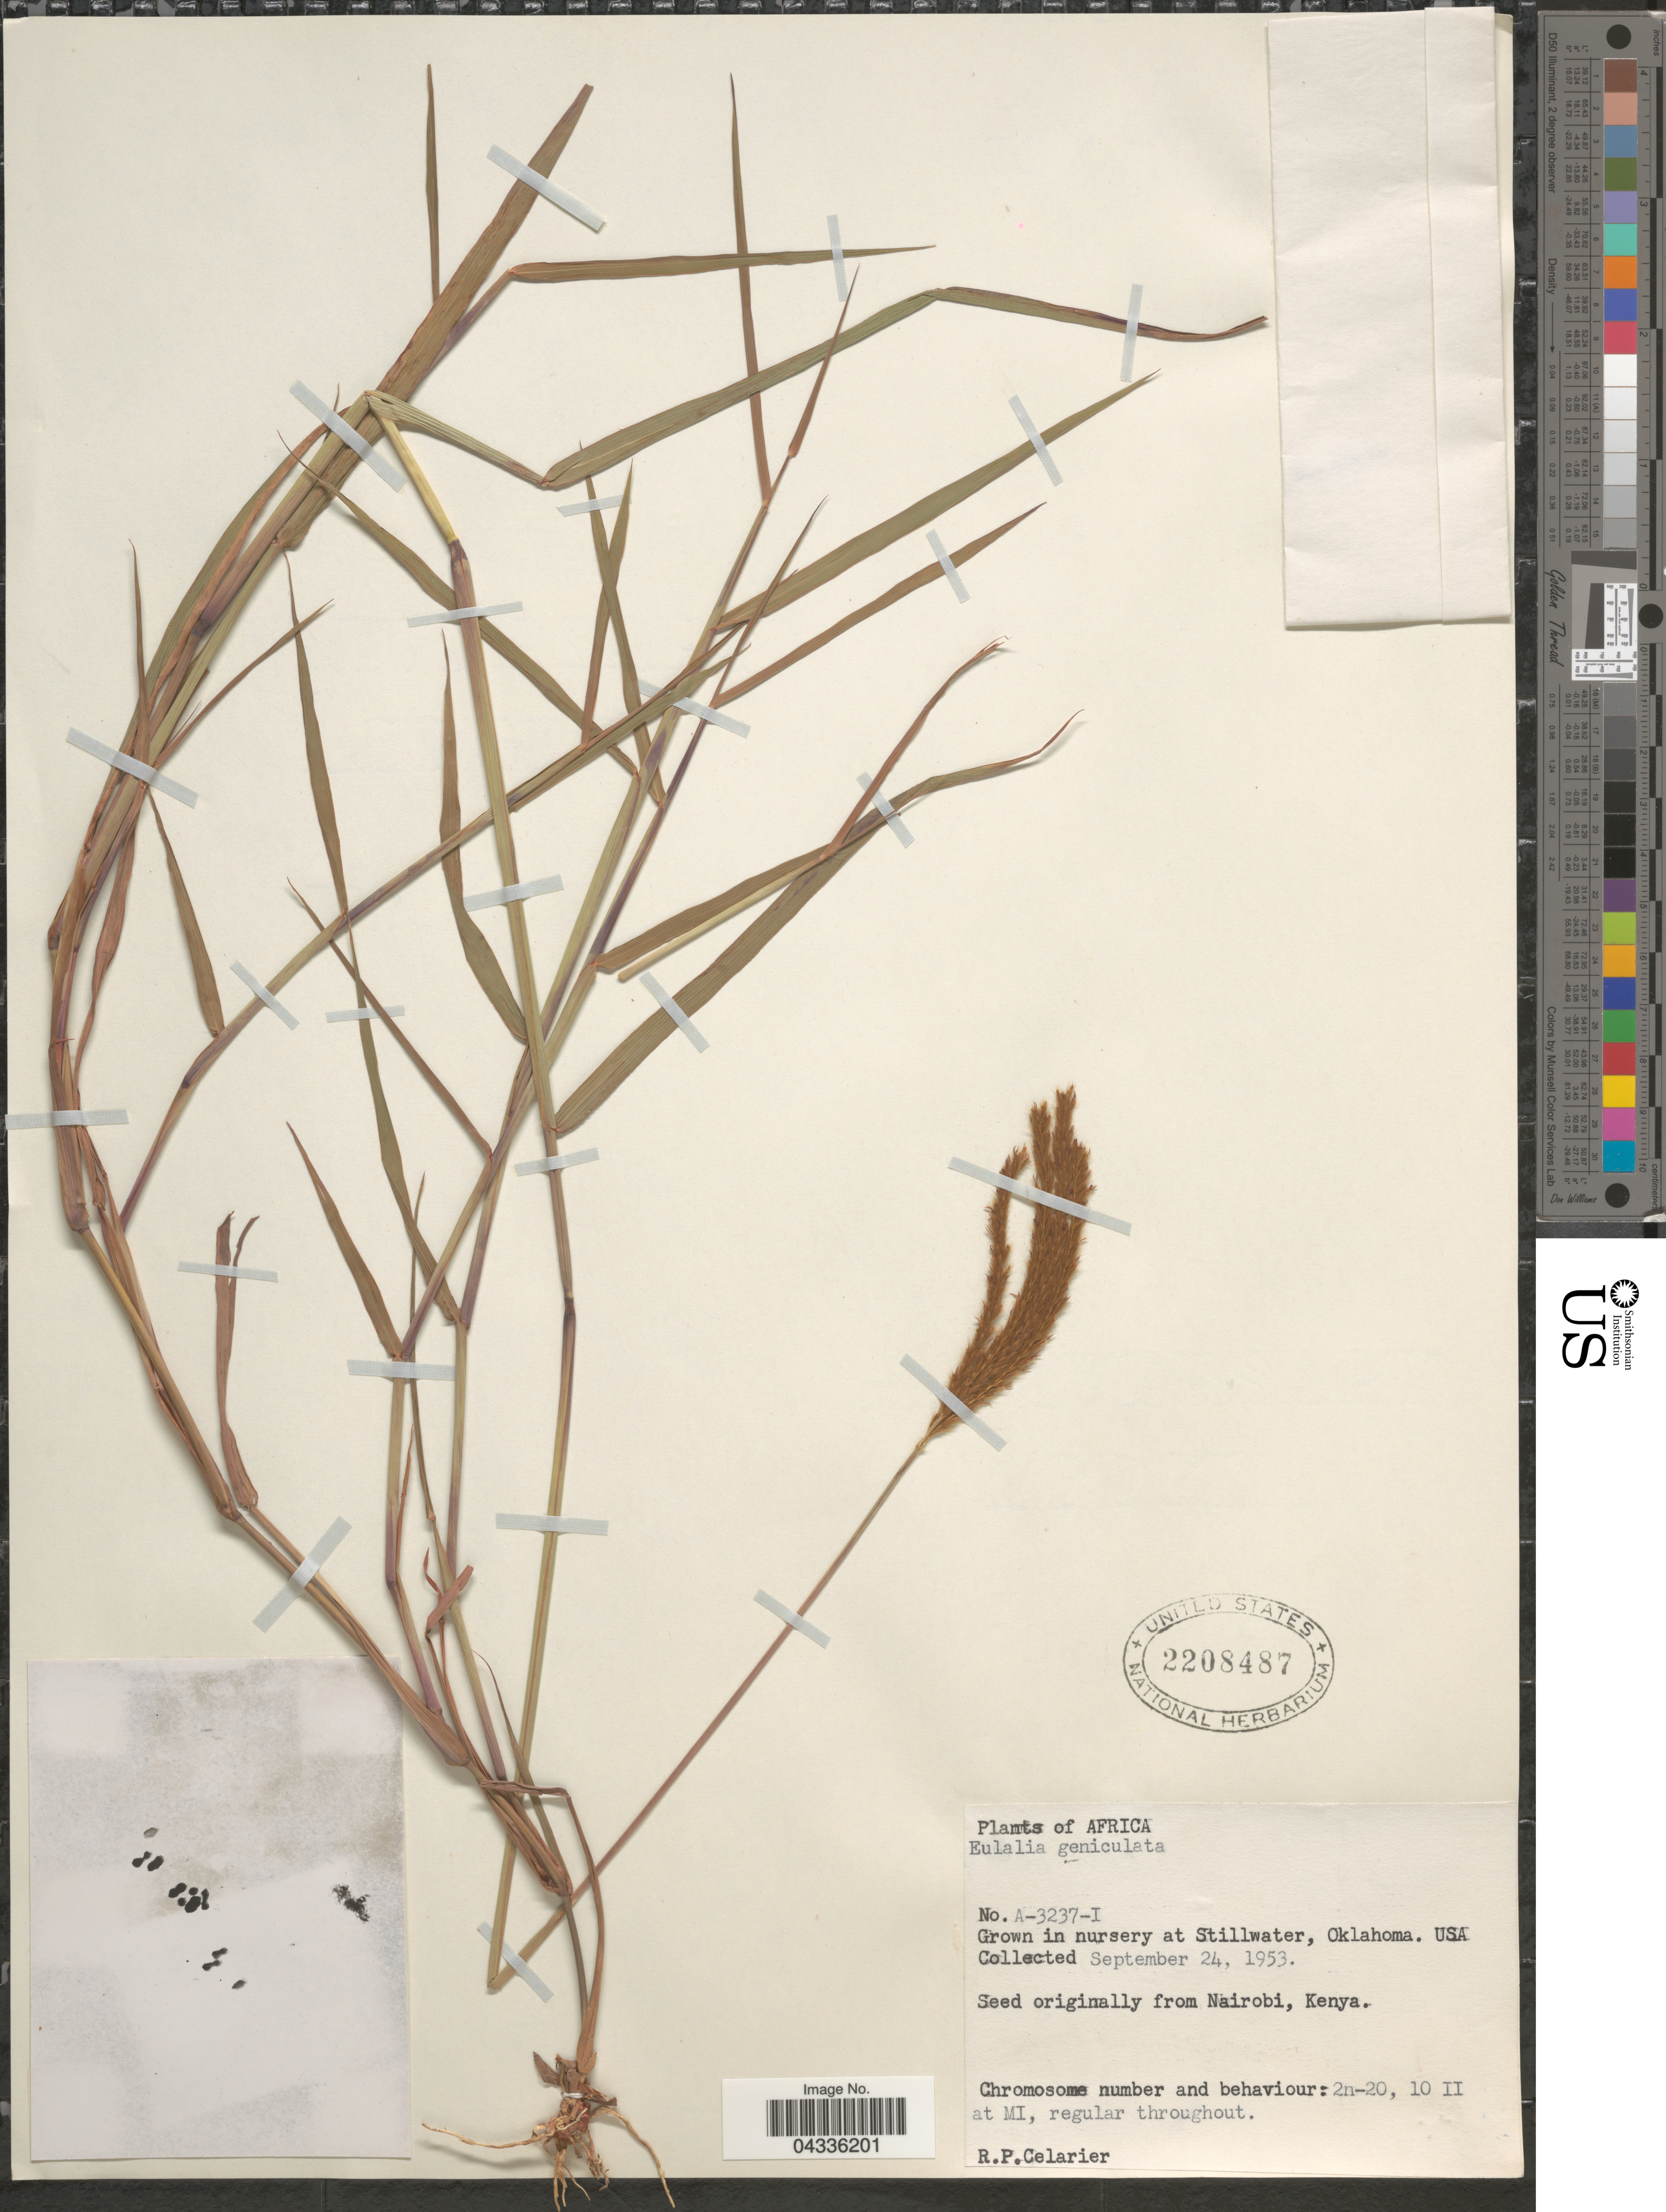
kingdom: Plantae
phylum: Tracheophyta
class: Liliopsida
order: Poales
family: Poaceae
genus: Eulalia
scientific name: Eulalia aurea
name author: (Bory) Kunth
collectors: R. Celarier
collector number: A-3237-I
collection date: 1953-09-24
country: United States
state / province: Oklahoma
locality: In nursery at Stillwater.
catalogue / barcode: US 2208487